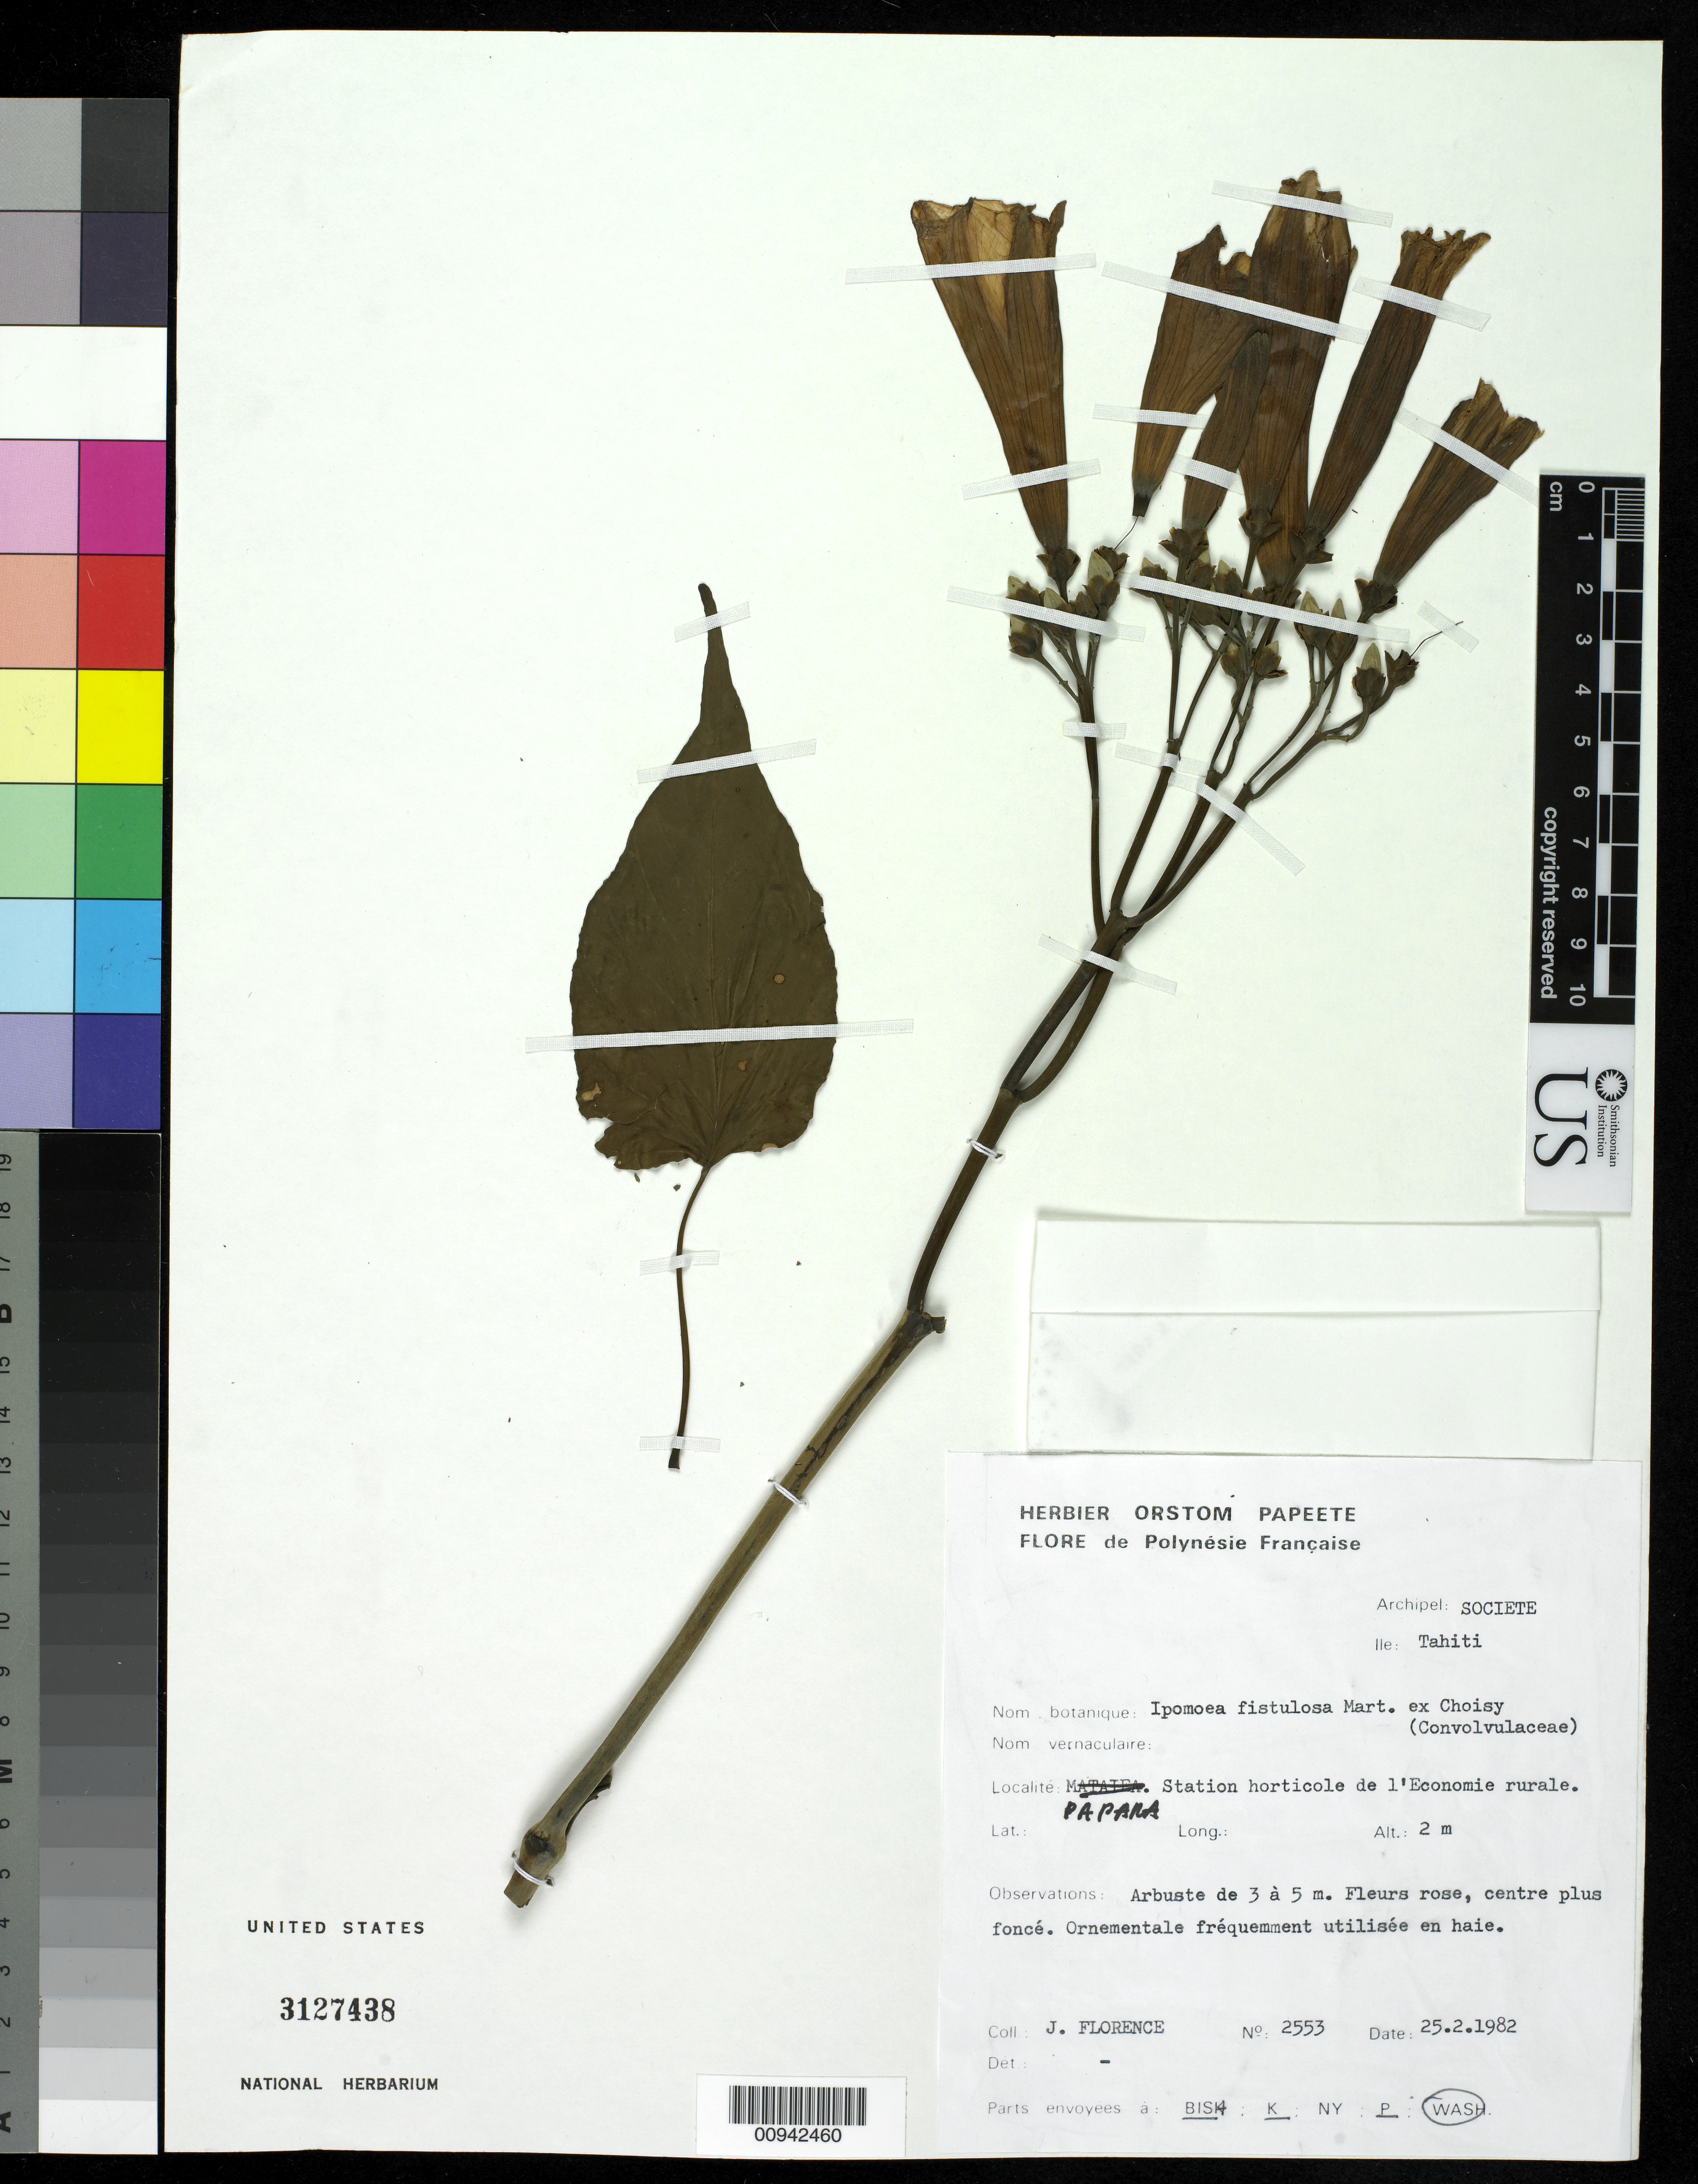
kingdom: Plantae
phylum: Tracheophyta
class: Magnoliopsida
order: Solanales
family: Convolvulaceae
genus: Ipomoea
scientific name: Ipomoea fistulosa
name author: Mart. ex Choisy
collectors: A. Whistler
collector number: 2553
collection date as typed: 18 Nov 1987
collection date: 1987-11-18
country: Tonga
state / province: Tonga Outliers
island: Tafahi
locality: East side of the island.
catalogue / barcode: US 3127438